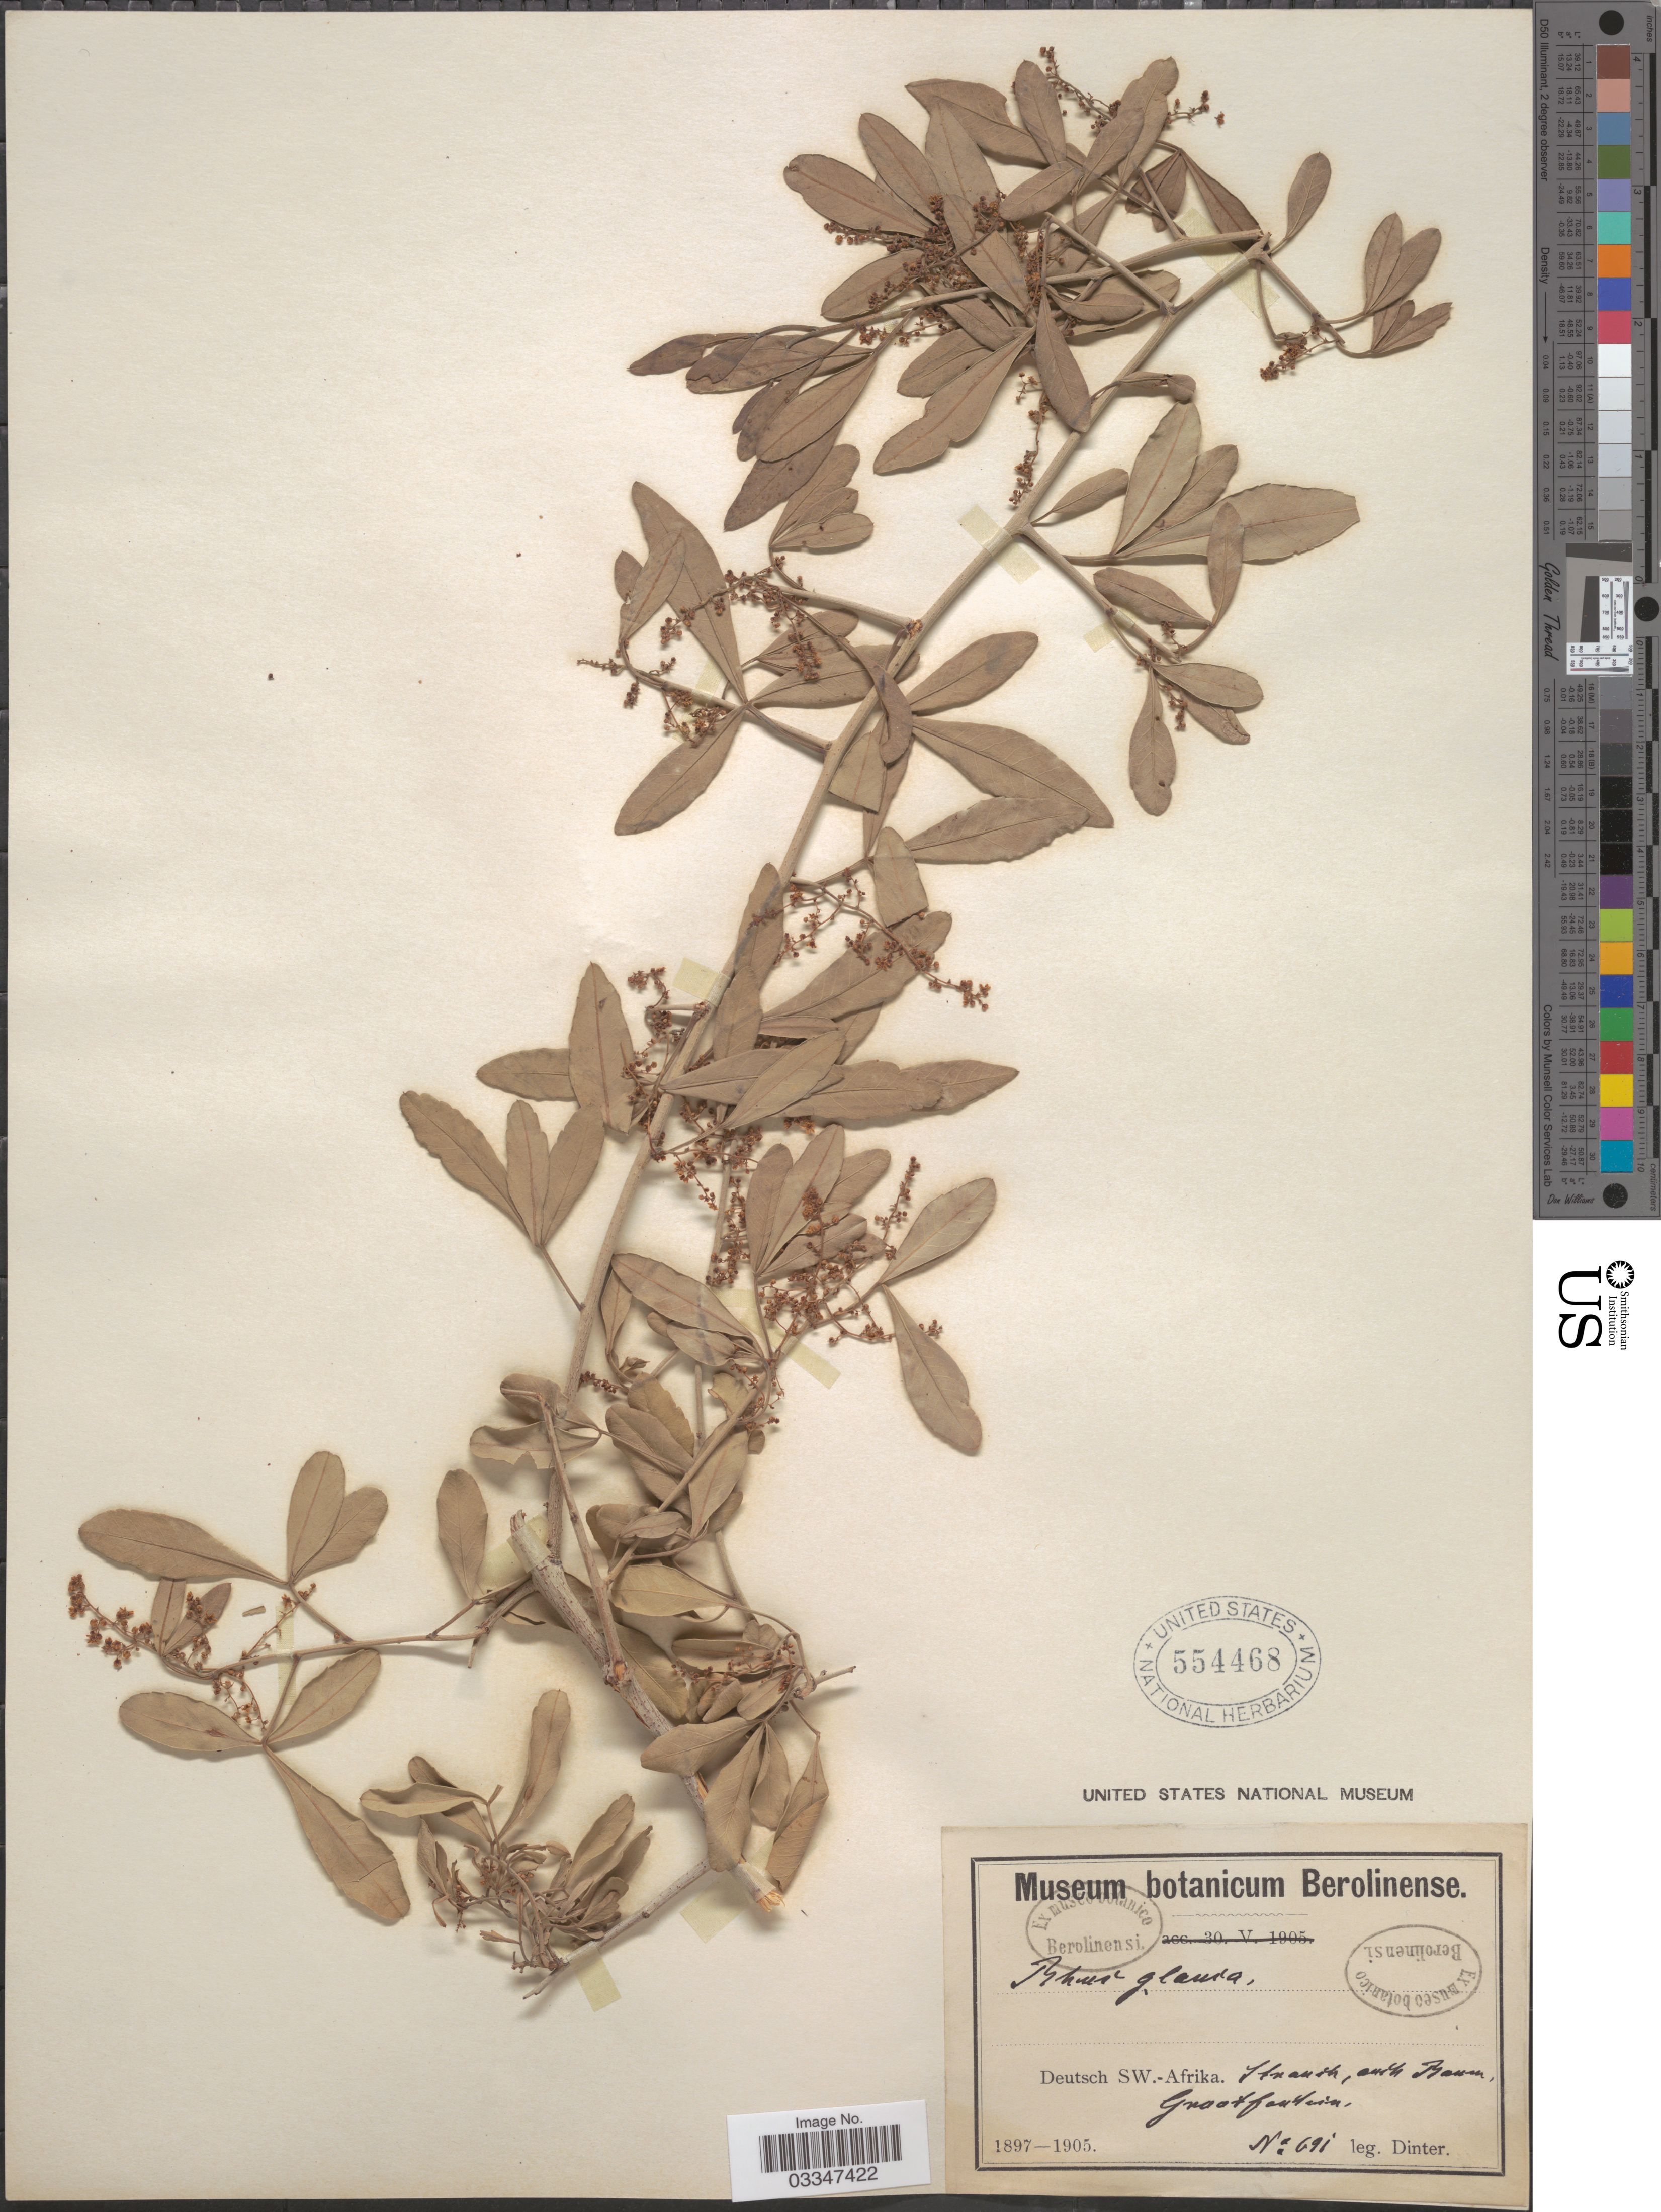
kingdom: Plantae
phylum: Tracheophyta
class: Magnoliopsida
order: Sapindales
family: Anacardiaceae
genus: Rhus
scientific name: Rhus glauca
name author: Thunb.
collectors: Dinter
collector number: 69i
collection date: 1897/1905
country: Namibia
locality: Deutsch SW.-Afrika. Grootfontein.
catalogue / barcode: US 554468